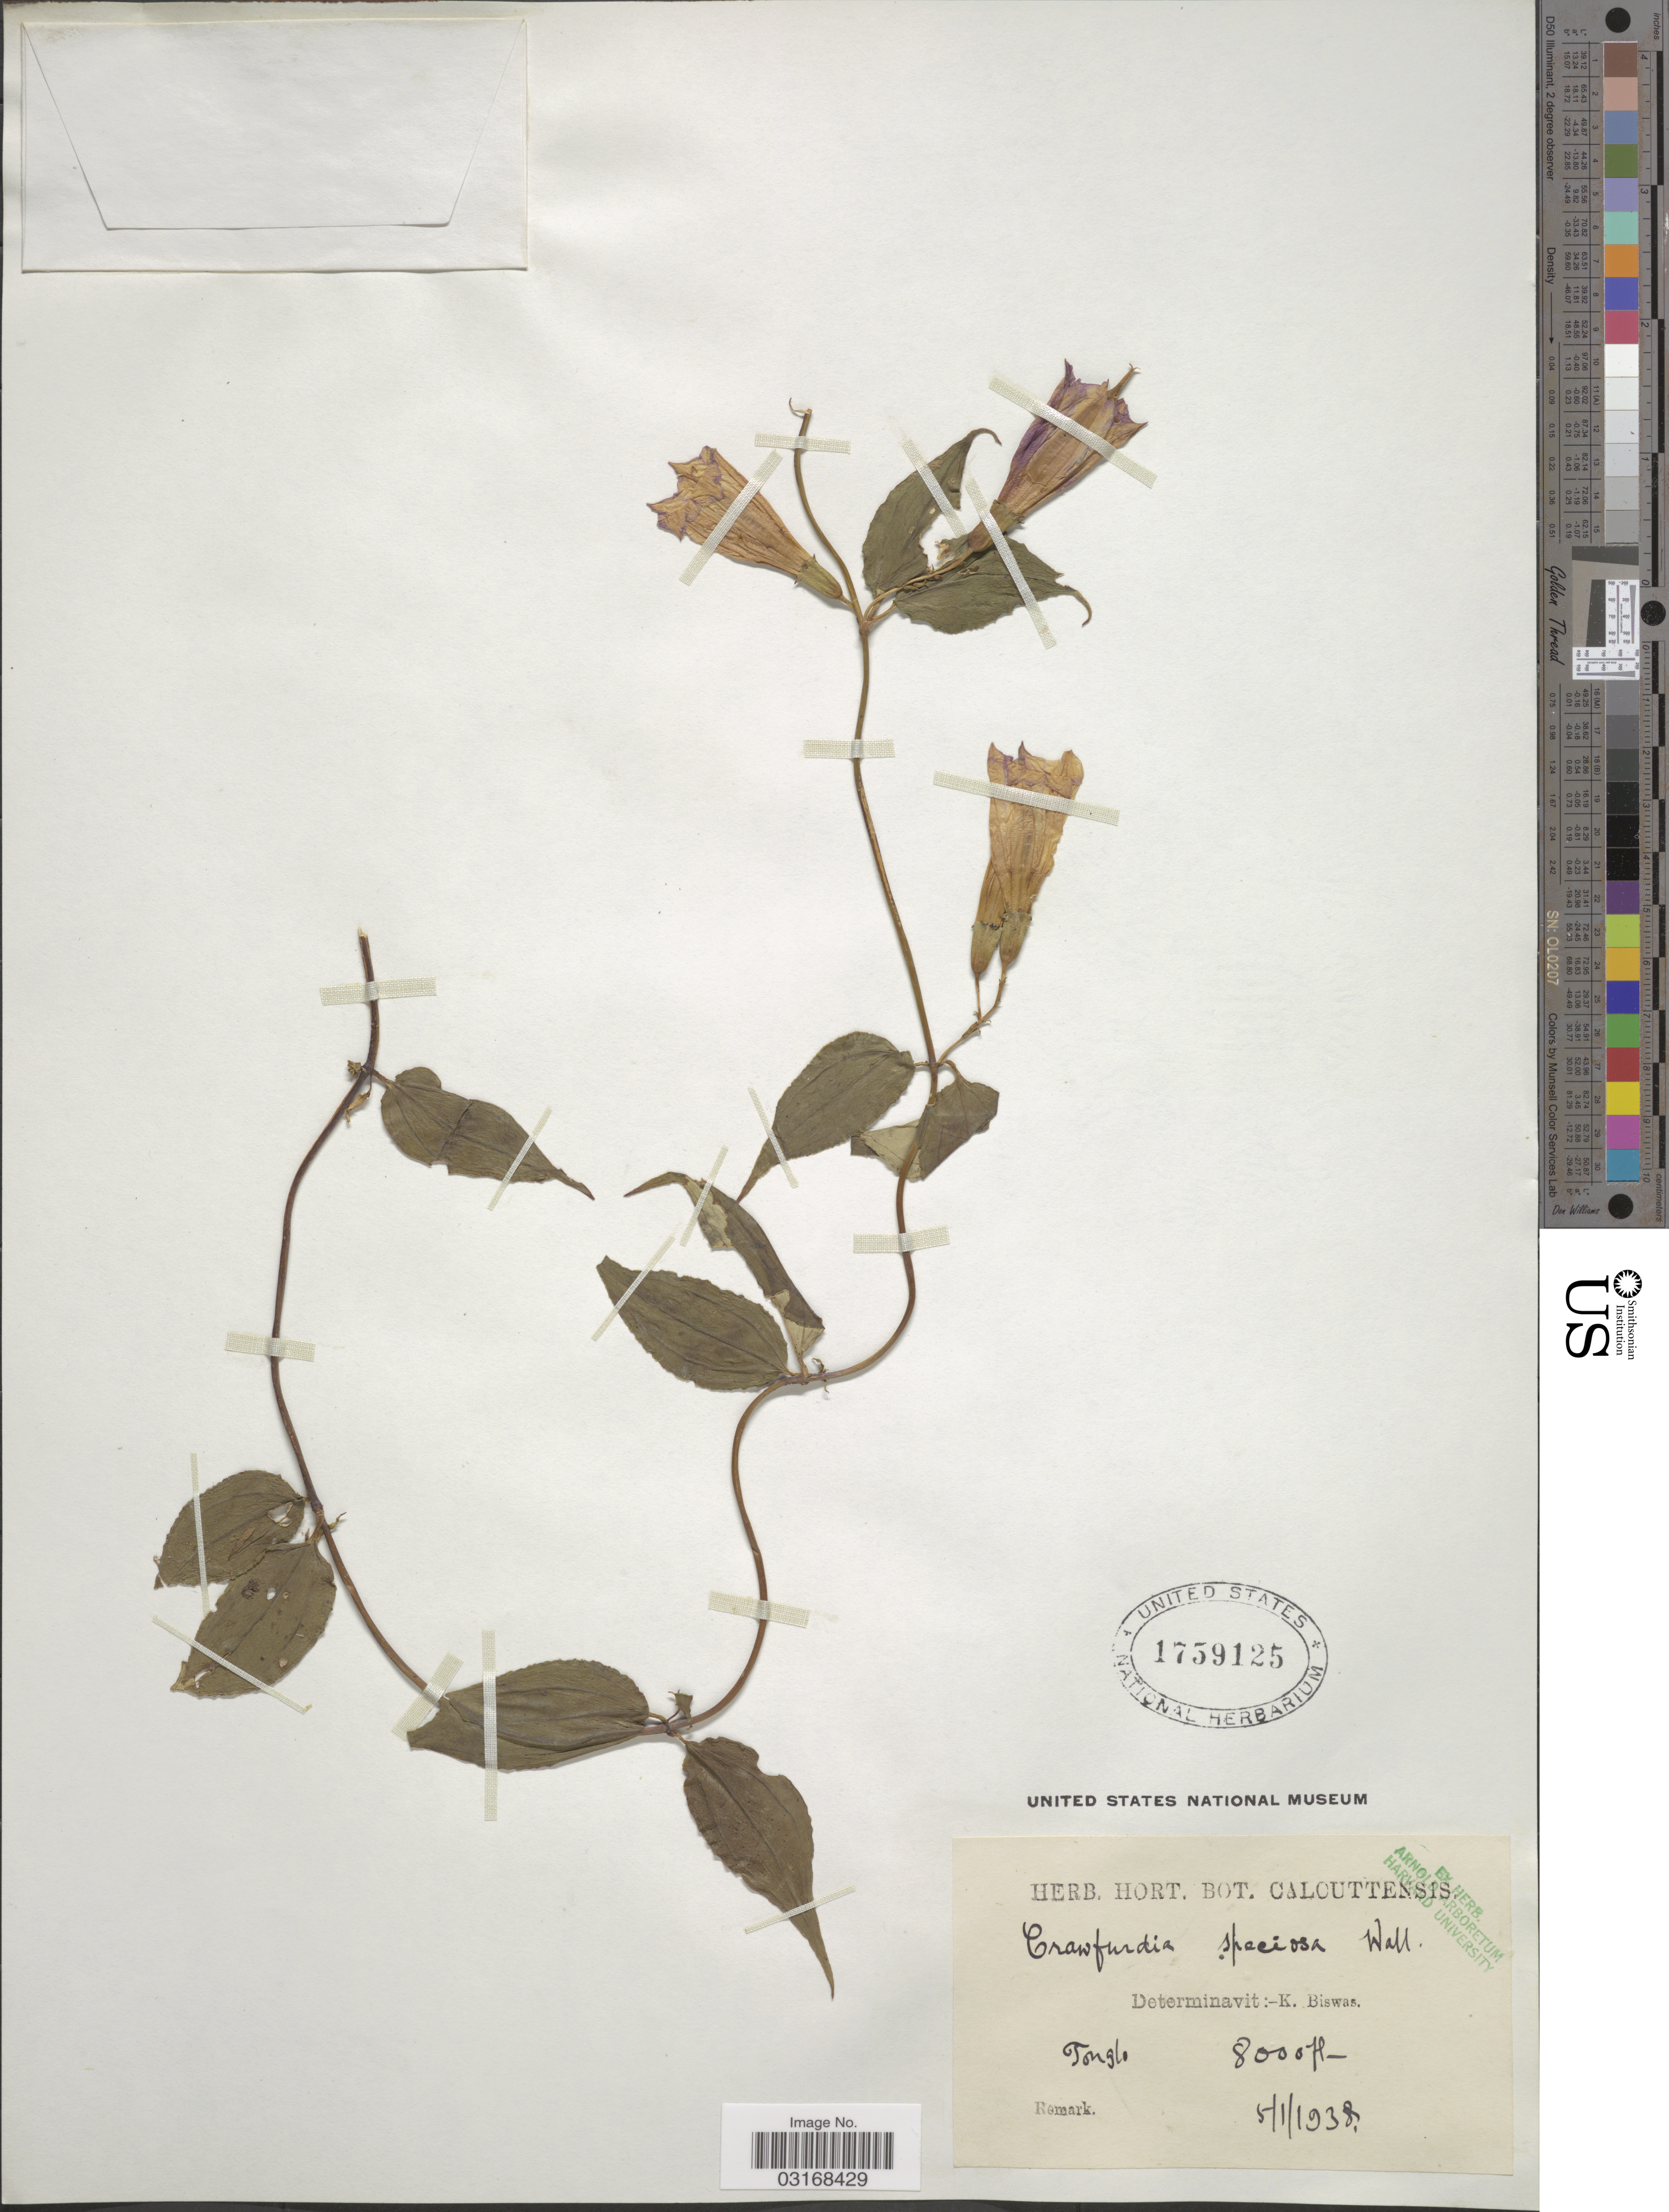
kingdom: Plantae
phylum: Tracheophyta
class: Magnoliopsida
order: Gentianales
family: Gentianaceae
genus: Crawfurdia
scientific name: Crawfurdia speciosa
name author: Wall.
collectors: ex Herb. Hort. Bot. Calcuttensis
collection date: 1938-01-05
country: India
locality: Tonglo.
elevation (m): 2438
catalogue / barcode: US 1759125